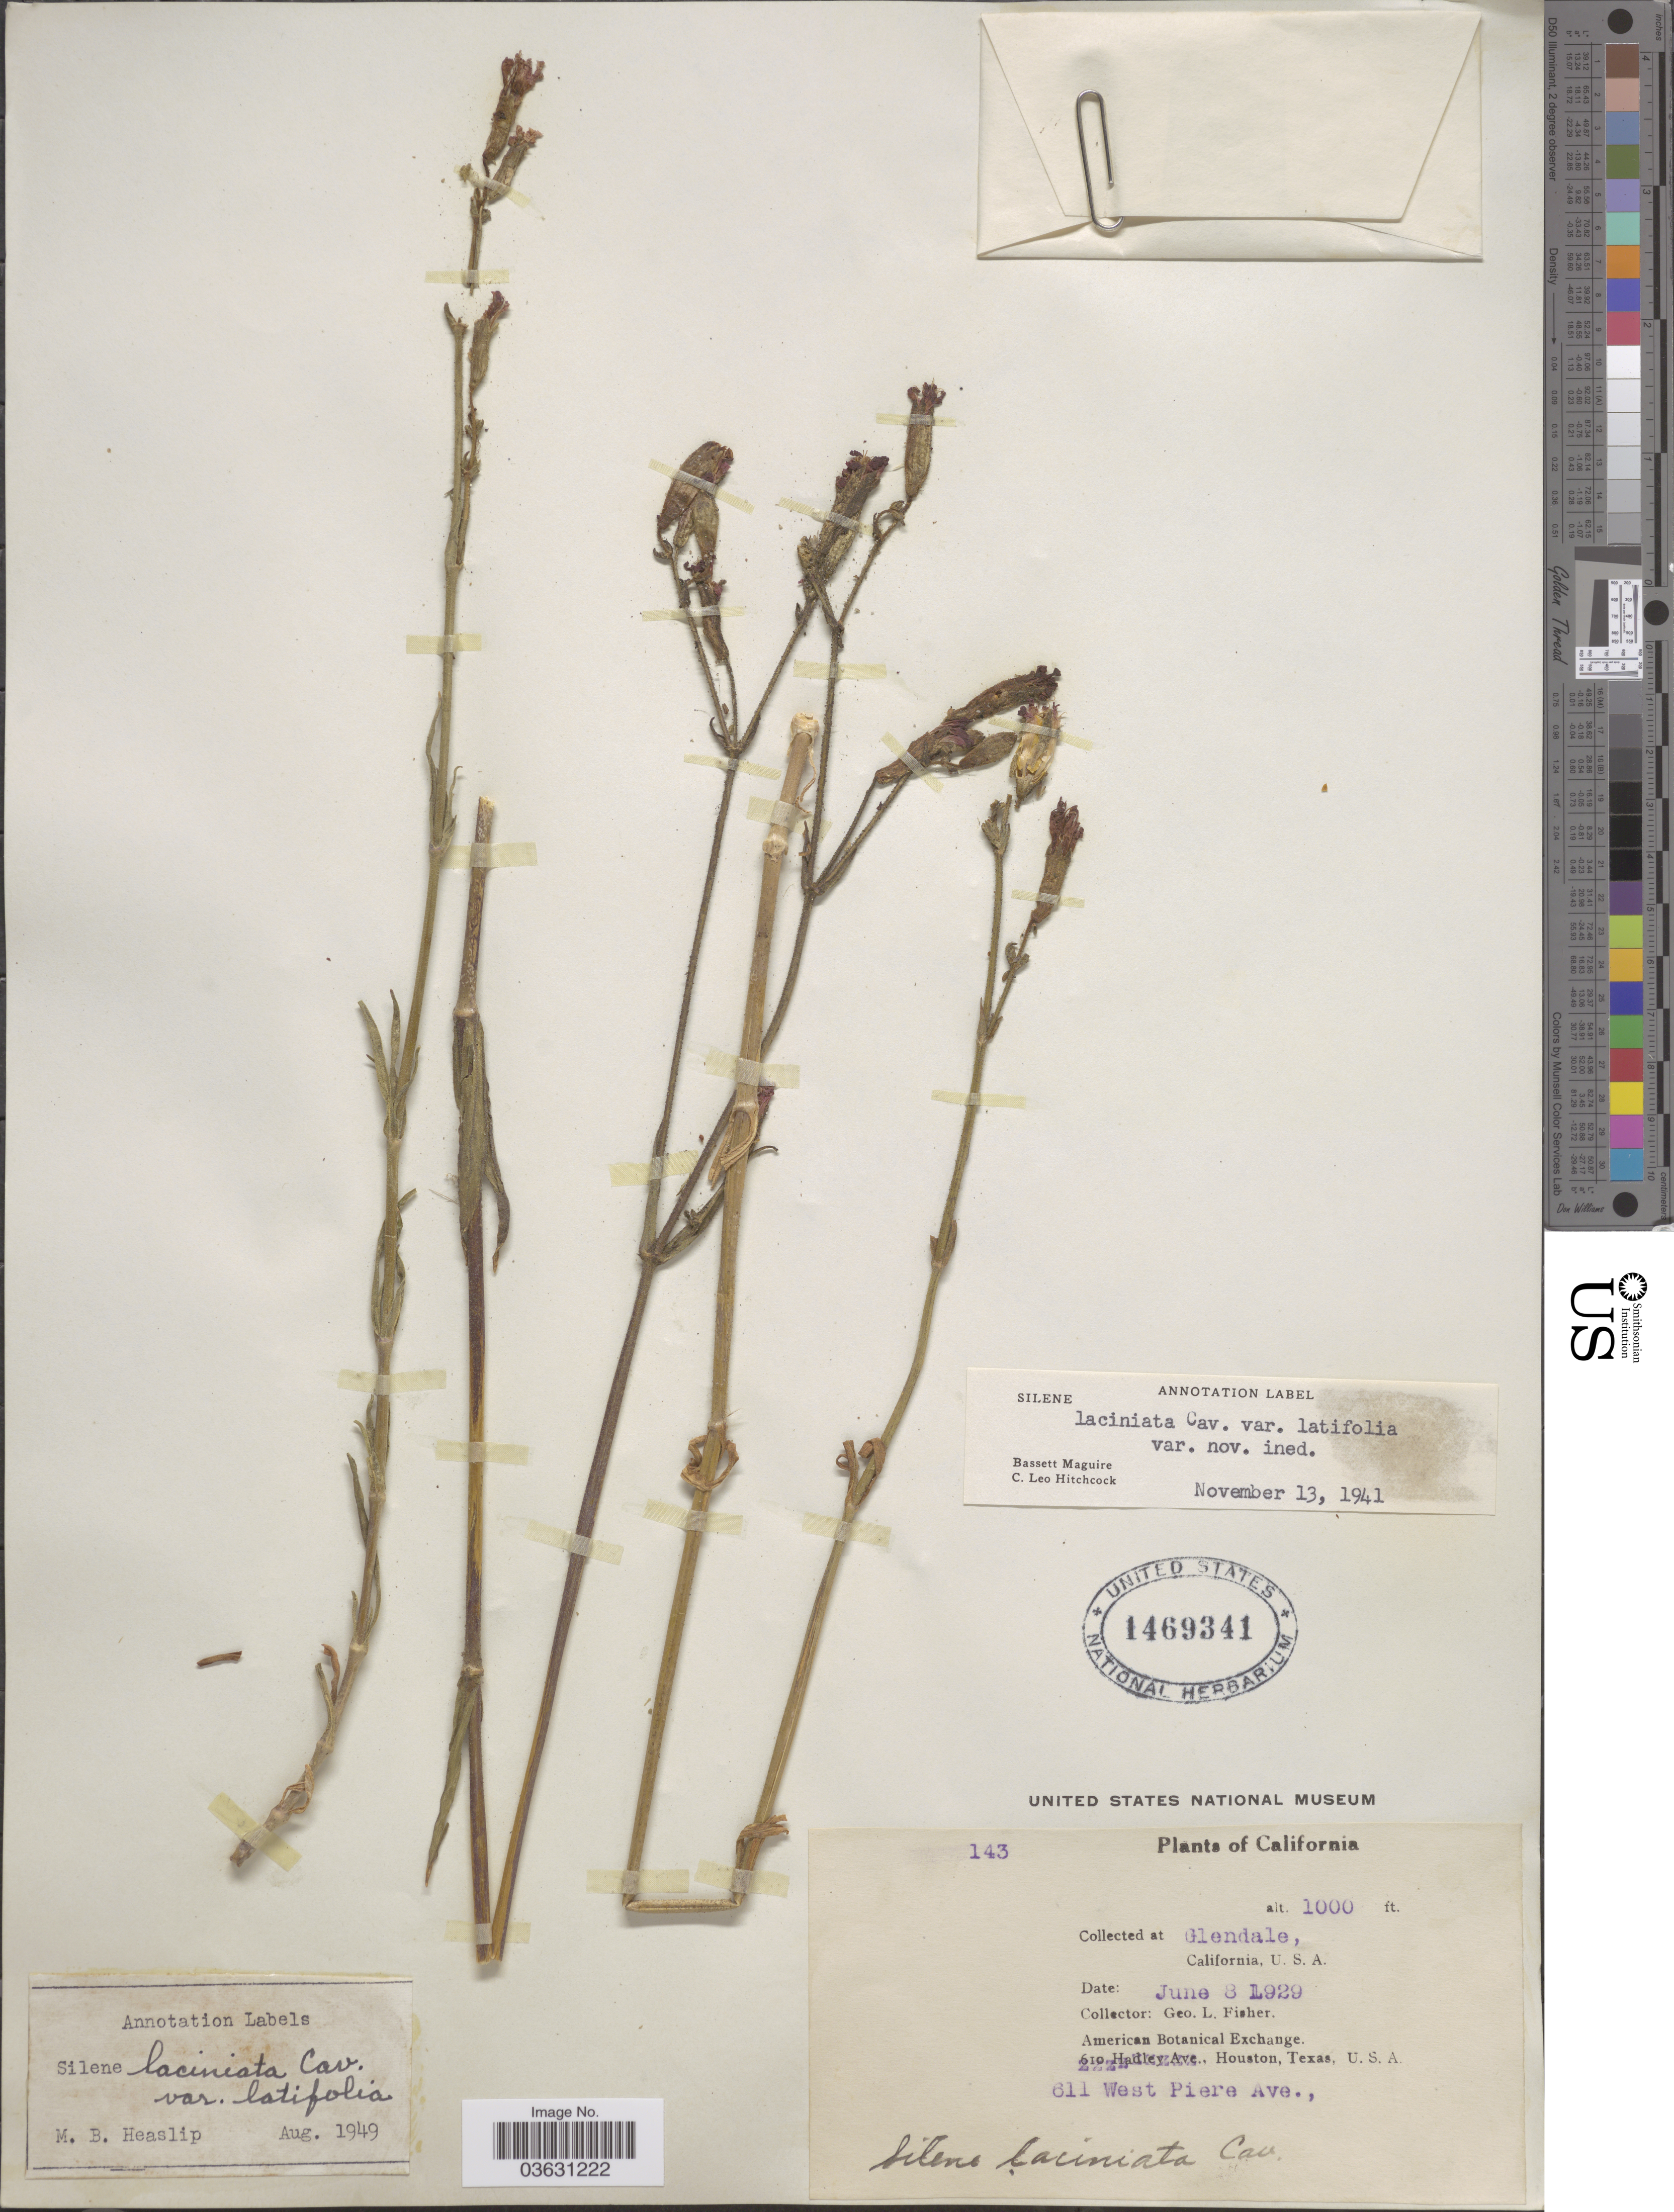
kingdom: Plantae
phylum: Tracheophyta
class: Magnoliopsida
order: Caryophyllales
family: Caryophyllaceae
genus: Silene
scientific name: Silene laciniata var. latifolia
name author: C.L. Hitchc. & Maguire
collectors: G. L. Fisher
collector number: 143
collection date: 1929-06-08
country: United States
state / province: California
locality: Glendale.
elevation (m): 305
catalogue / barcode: US 1469341